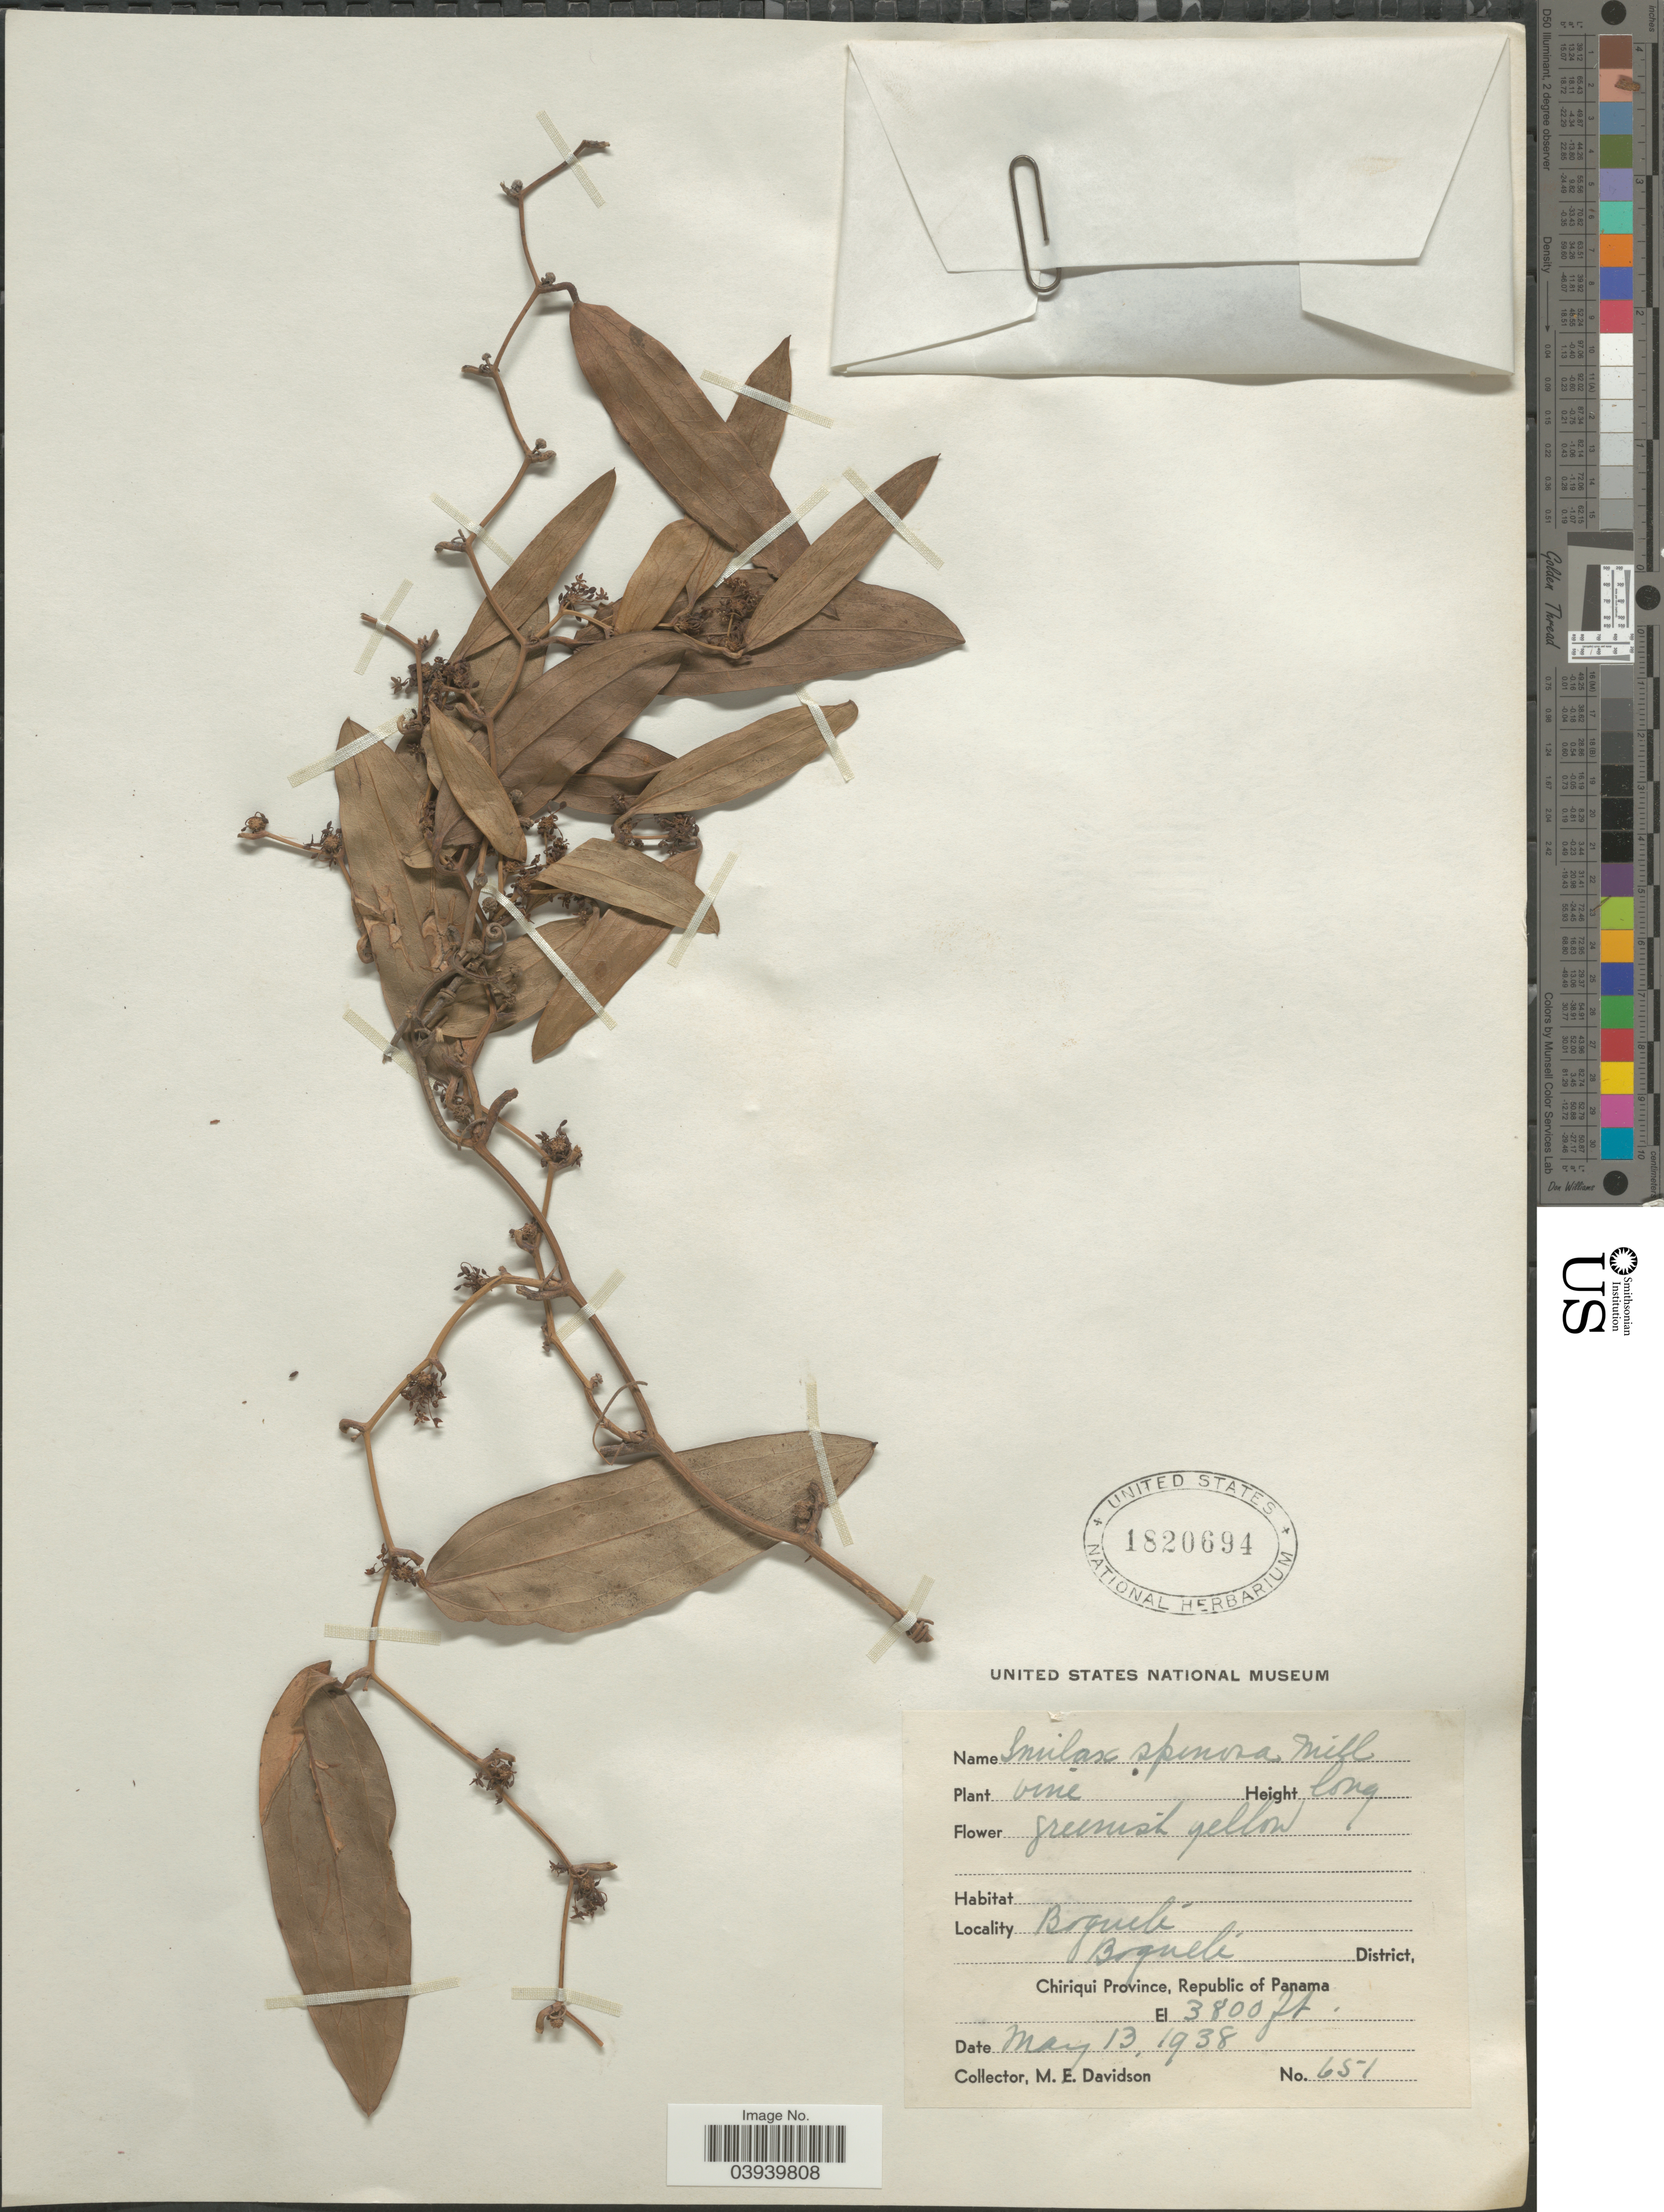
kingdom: Plantae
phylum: Tracheophyta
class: Liliopsida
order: Liliales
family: Smilacaceae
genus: Smilax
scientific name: Smilax spinosa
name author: Mill.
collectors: M. E. Davidson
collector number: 651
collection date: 1938-05-13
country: Panama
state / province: Chiriqui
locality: Boquete, Boquete District.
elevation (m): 1158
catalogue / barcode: US 1820694